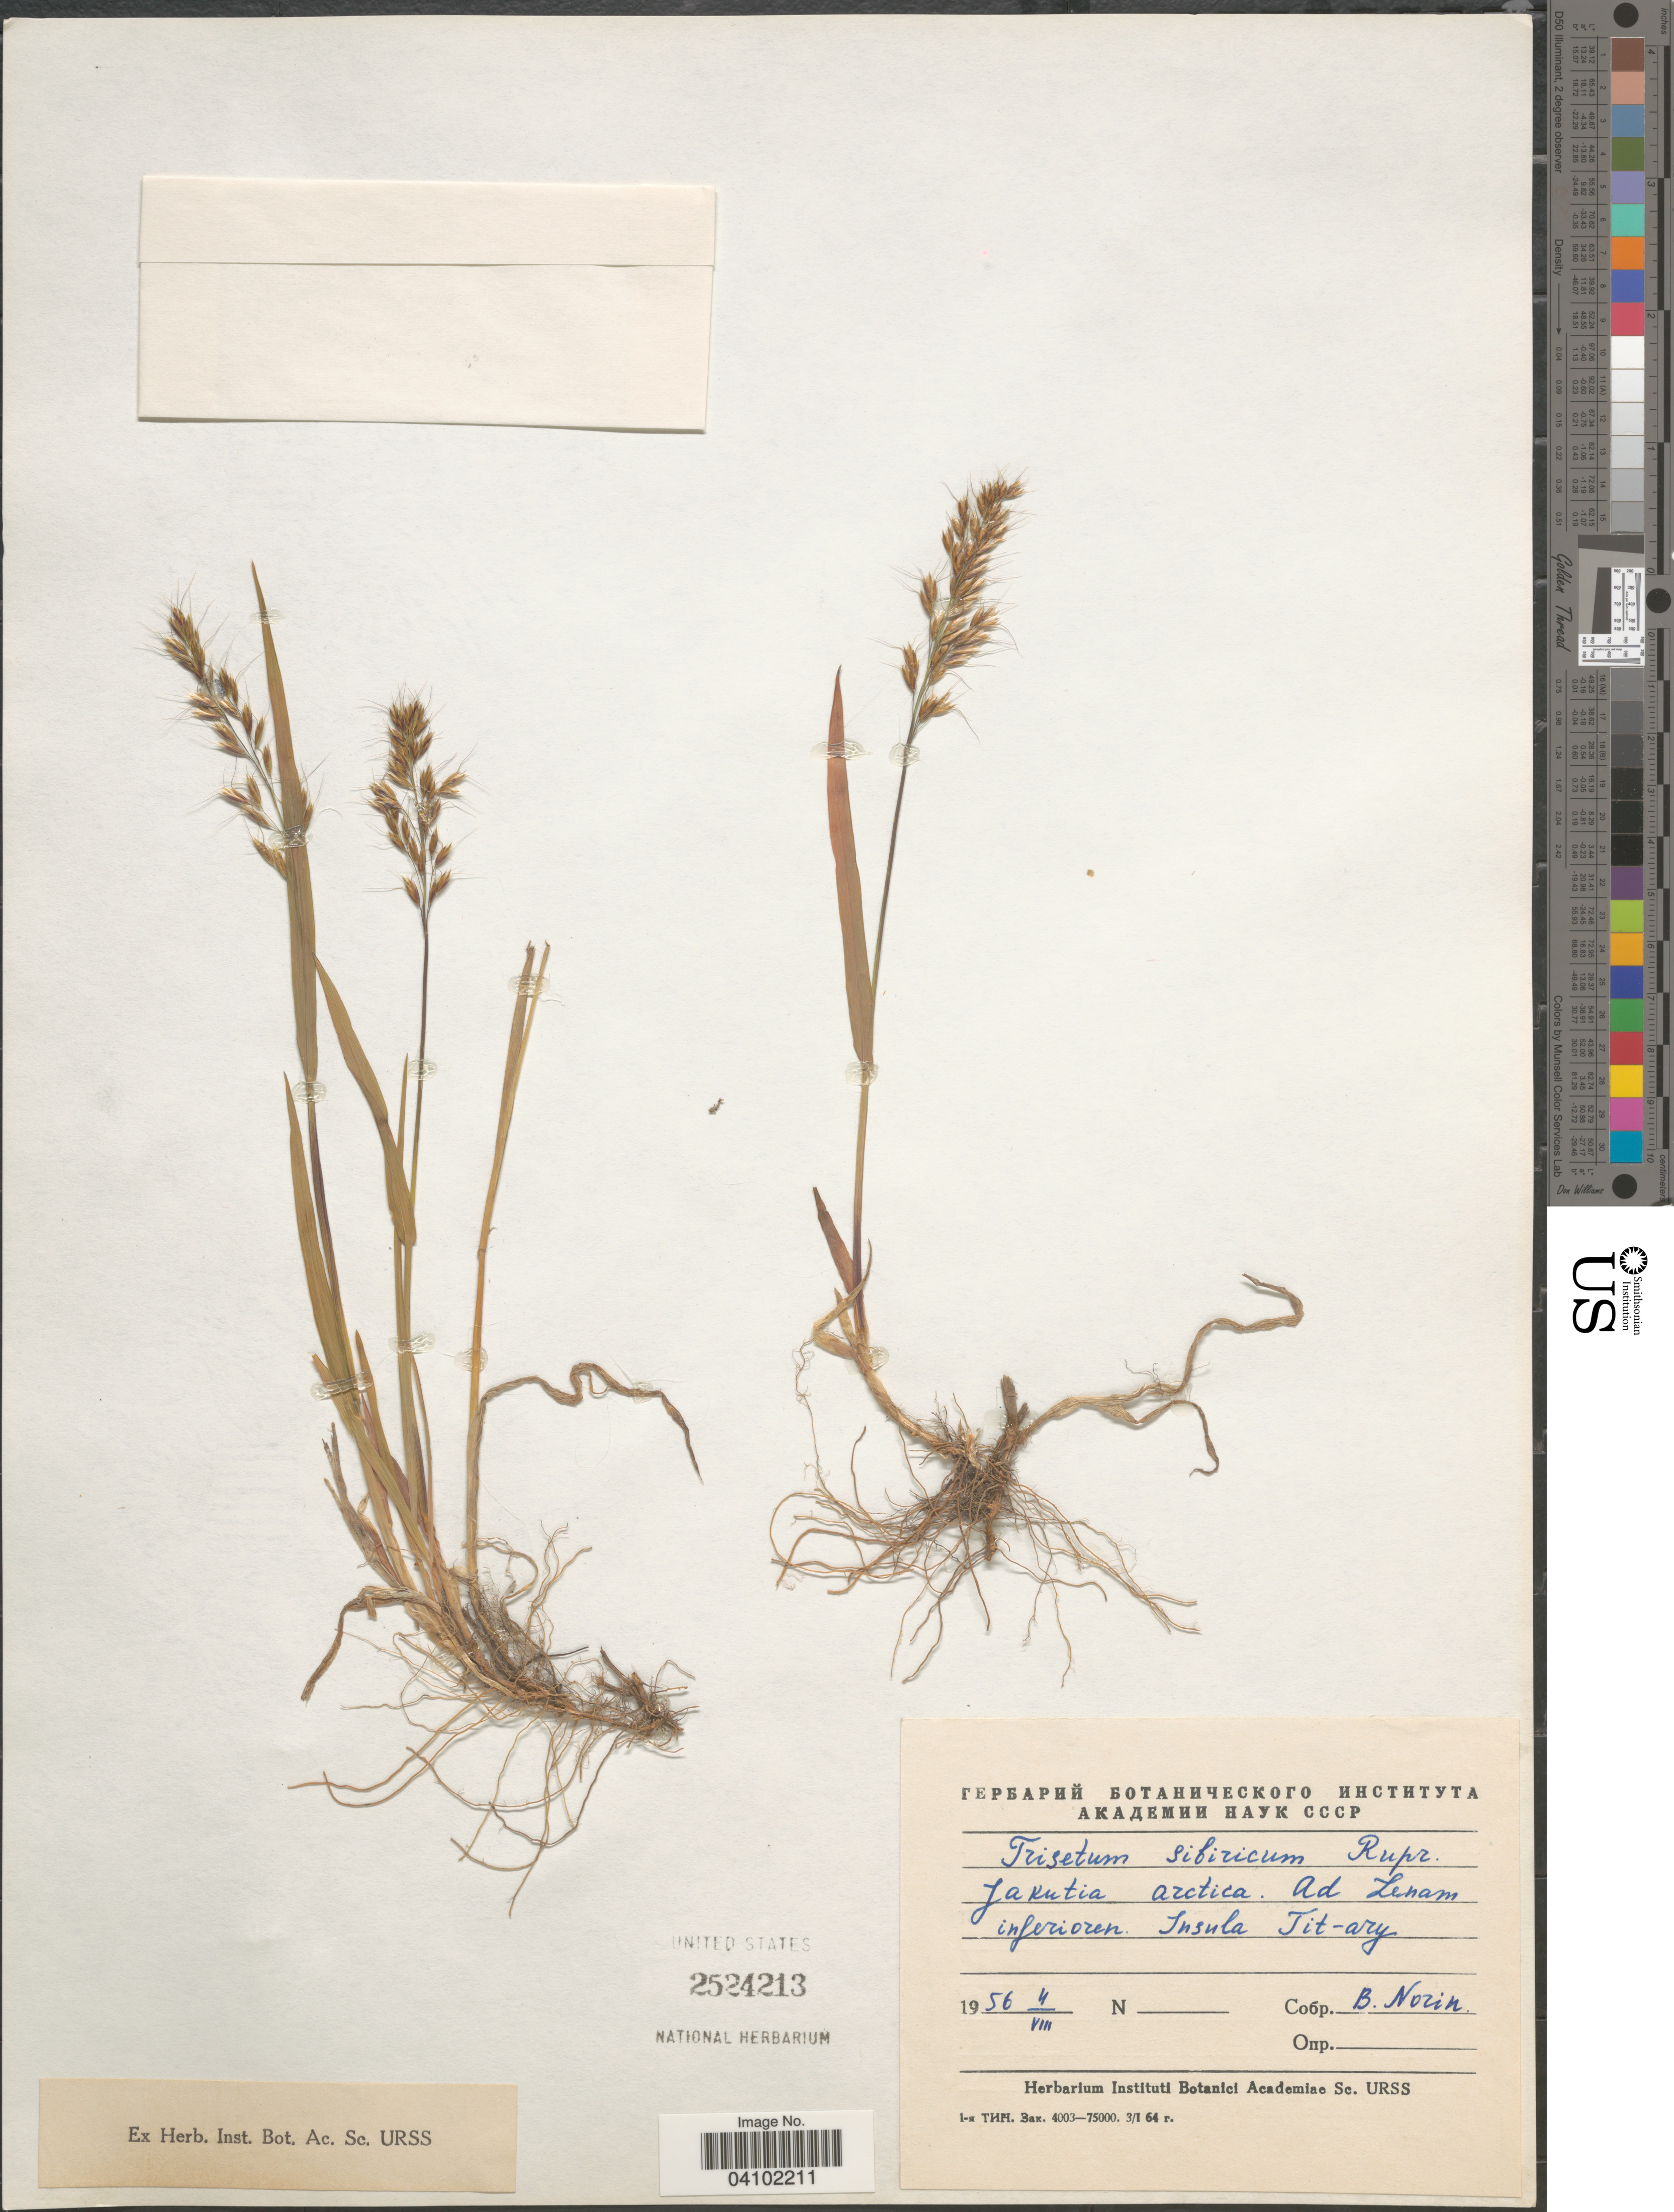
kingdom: Plantae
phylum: Tracheophyta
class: Liliopsida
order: Poales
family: Poaceae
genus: Sibirotrisetum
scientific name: Sibirotrisetum sibiricum (Rupr.) P. Barberá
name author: (Rupr.) Barberá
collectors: B. Norin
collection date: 1956-08-04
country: Russian Federation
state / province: Sakha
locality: Jakutia arctica. Ad Lenam inferioren. Insula Tit-ary.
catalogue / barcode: US 2524213